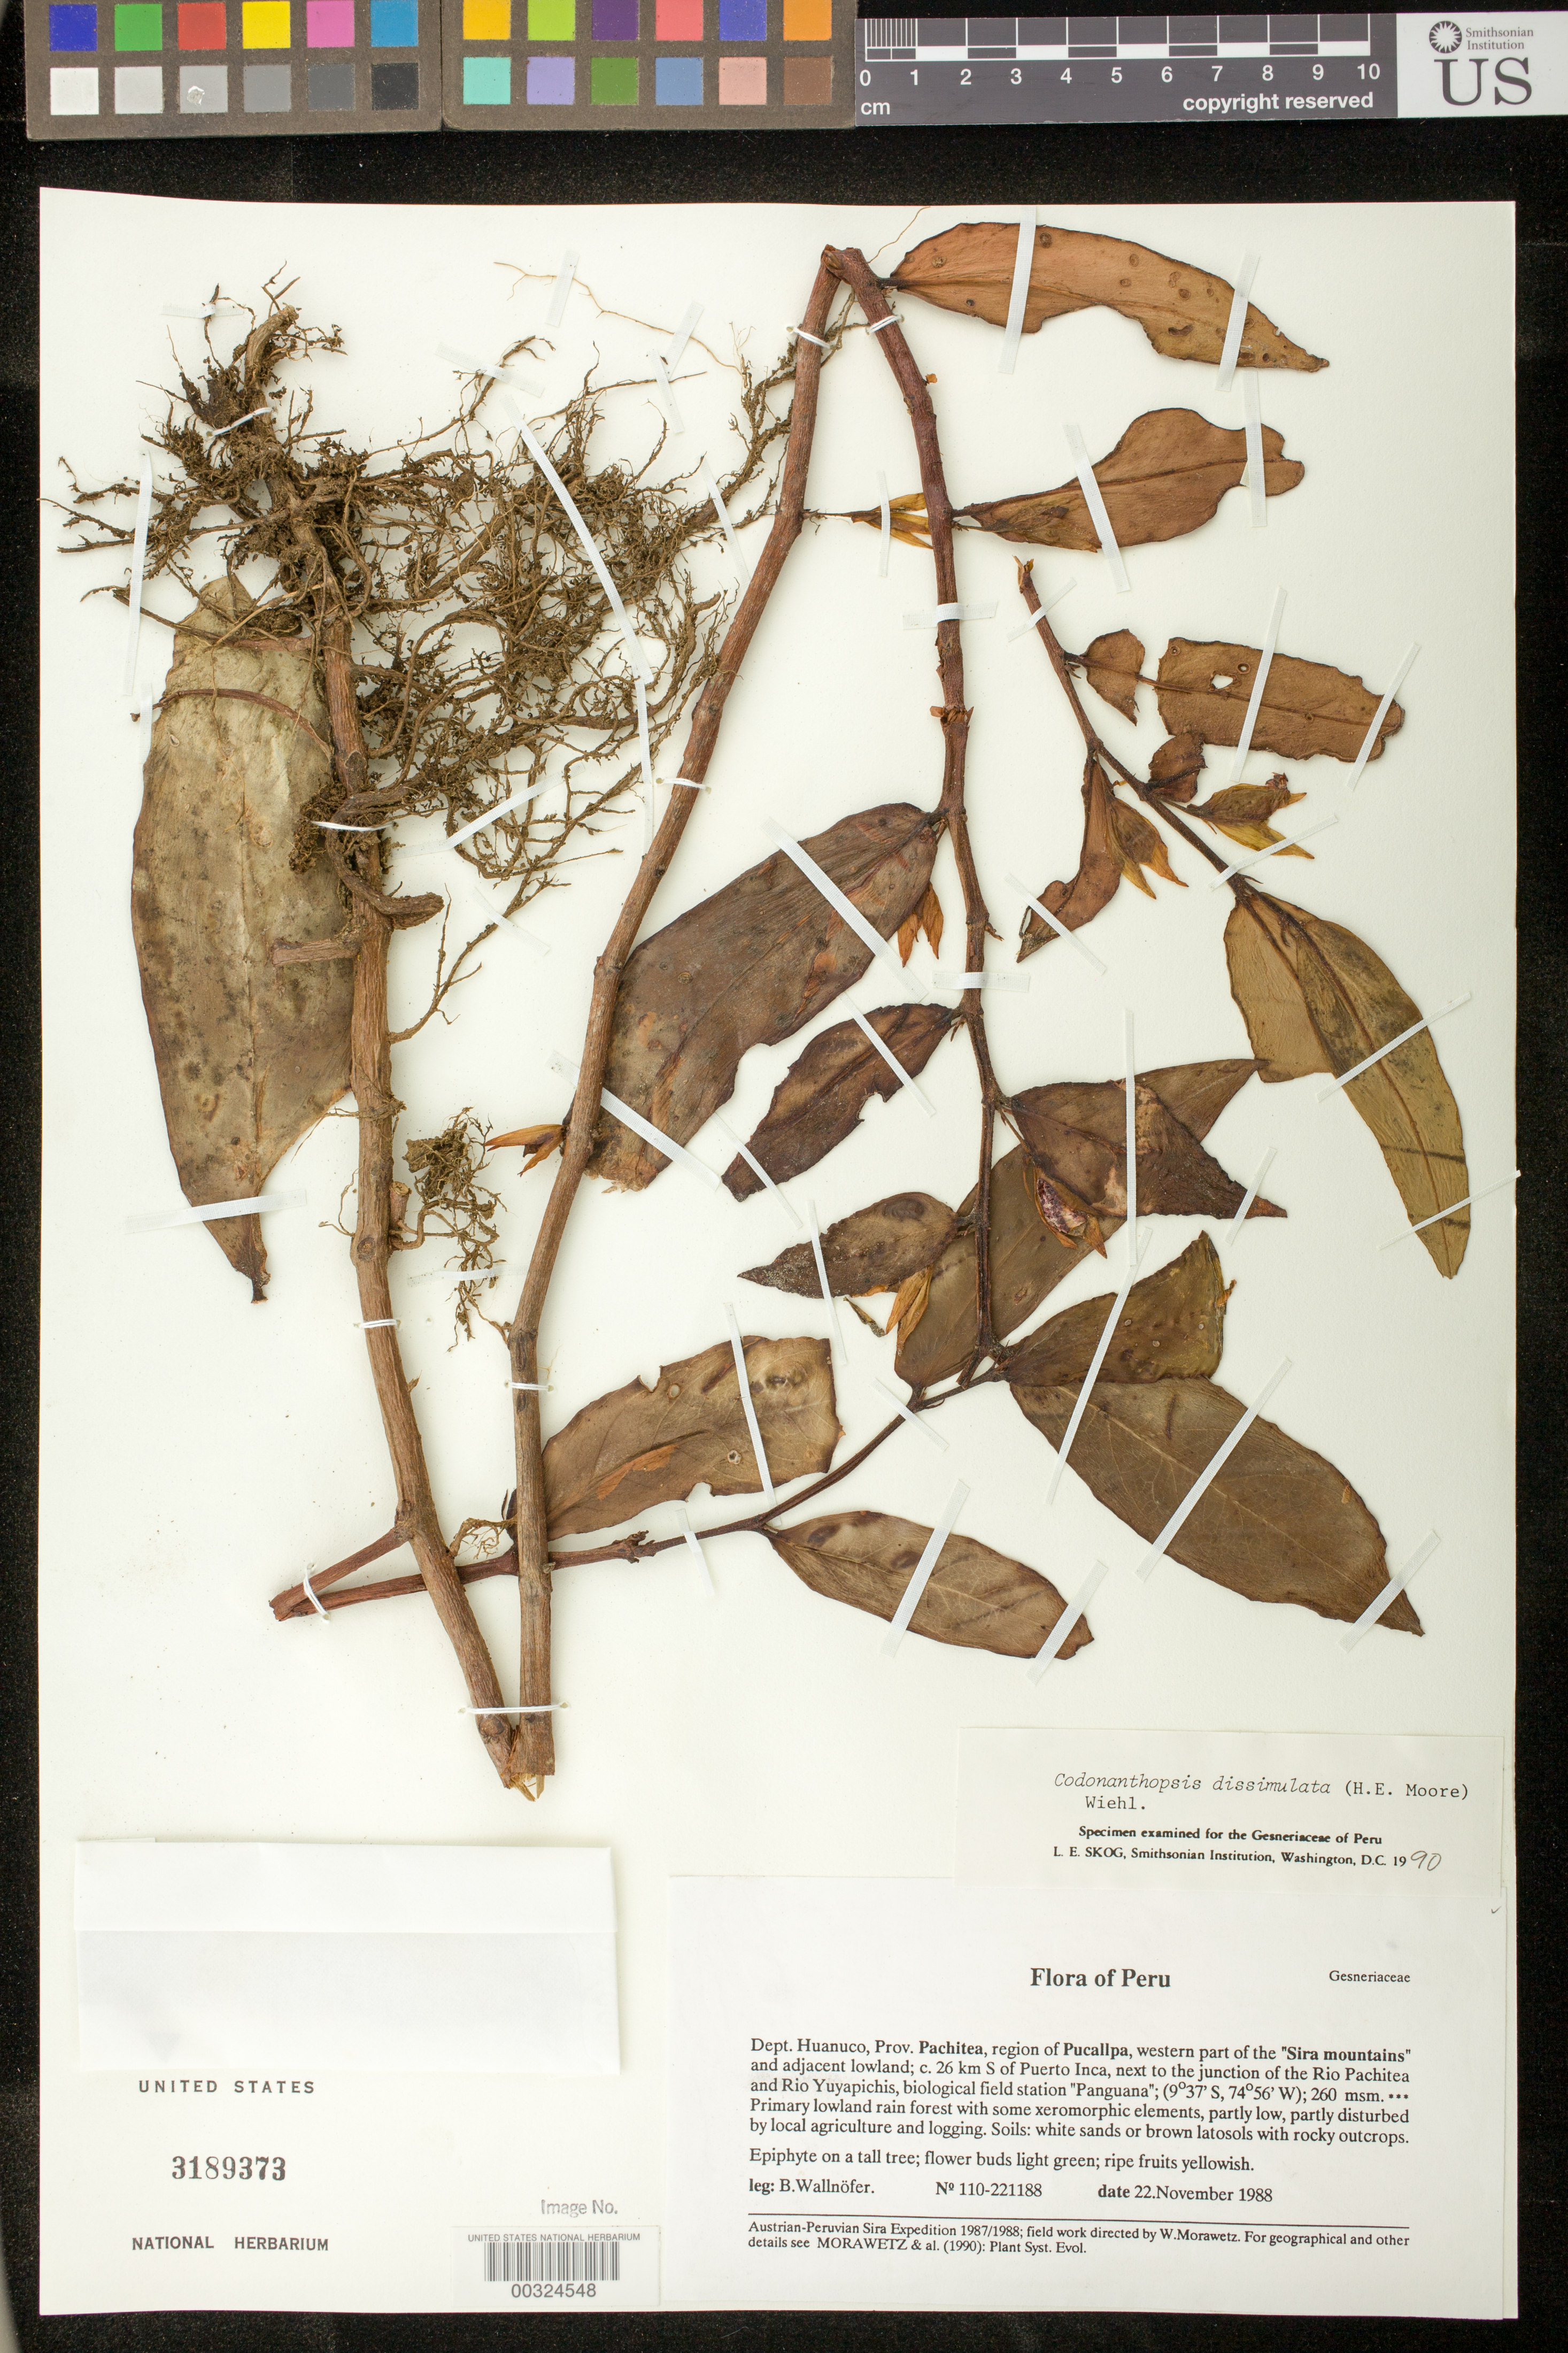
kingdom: Plantae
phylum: Tracheophyta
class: Magnoliopsida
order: Lamiales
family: Gesneriaceae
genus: Codonanthopsis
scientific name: Codonanthopsis dissimulata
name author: (H.E. Moore) Wiehler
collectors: B. Wallnöfer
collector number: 110- 221188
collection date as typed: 22 Nov 1988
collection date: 1988-11-22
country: Peru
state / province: Huánuco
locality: Prov. Pachitea; region of Pucallpa, western part of the "Sira Mountains" and adjacent lowland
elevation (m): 260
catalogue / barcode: US 3189373